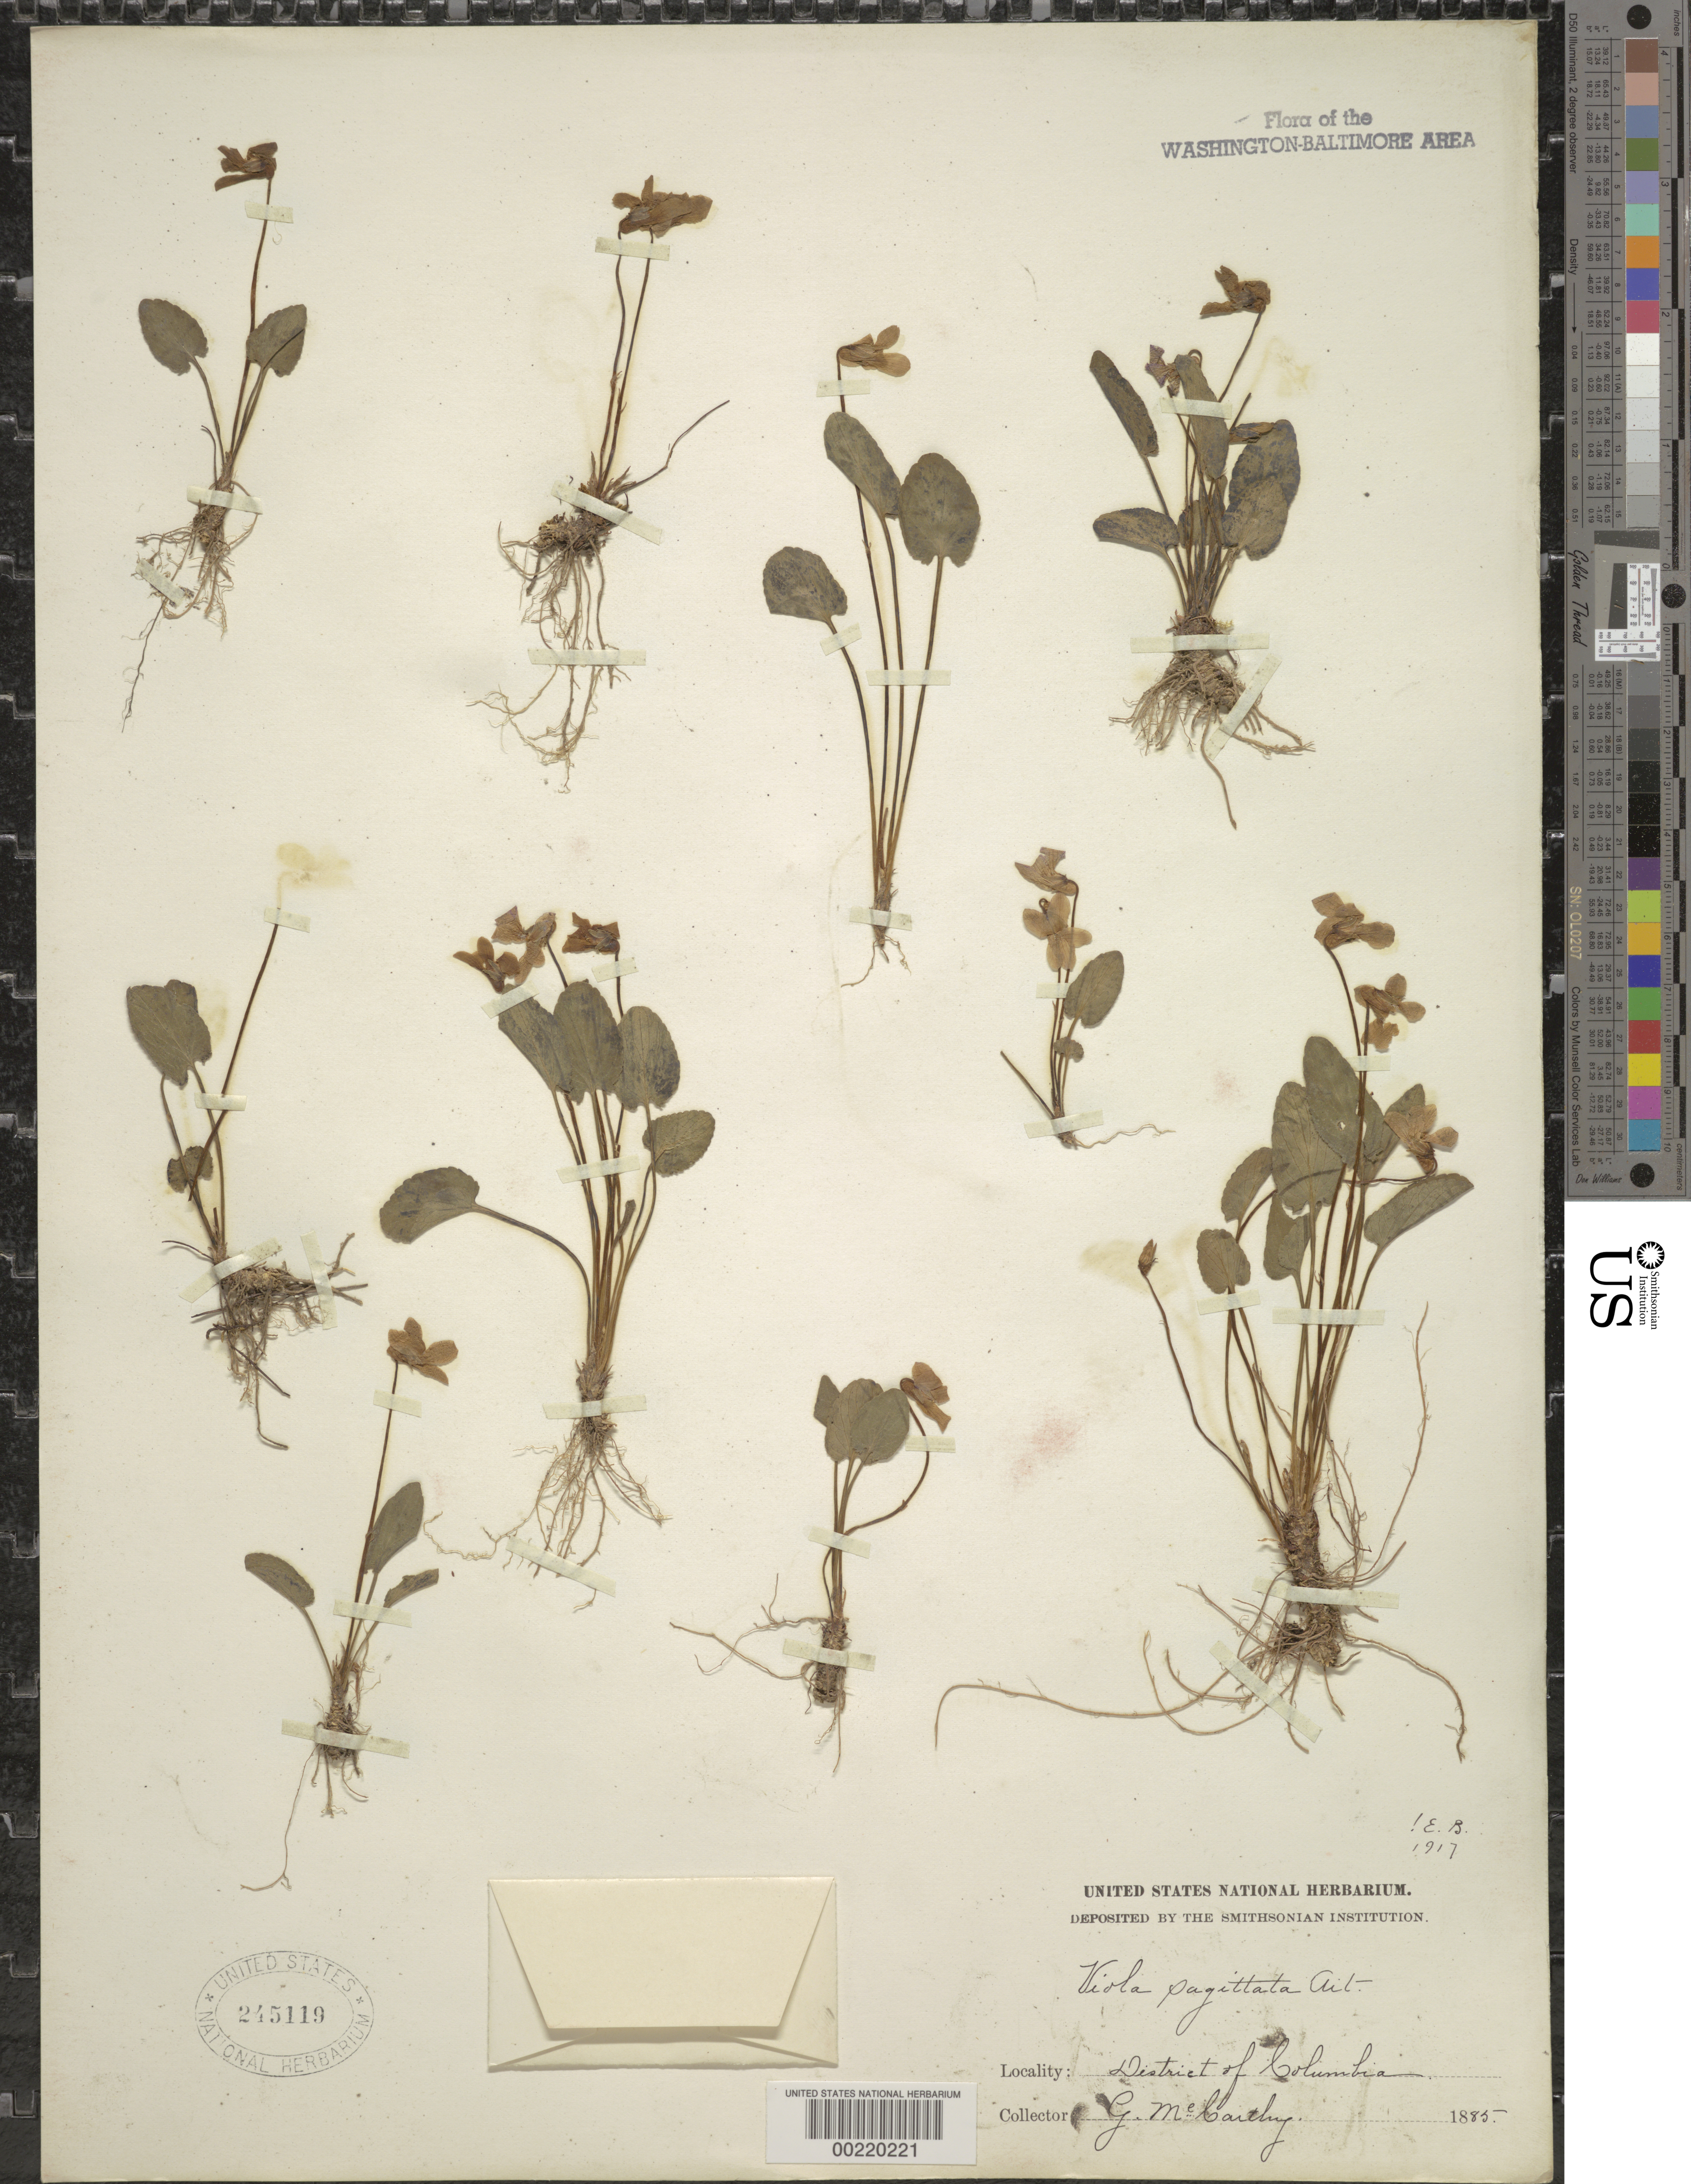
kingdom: Plantae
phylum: Tracheophyta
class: Magnoliopsida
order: Malpighiales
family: Violaceae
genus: Viola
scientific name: Viola sagittata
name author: Aiton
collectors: G. McCarthy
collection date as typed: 1885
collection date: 1885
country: United States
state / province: District of Columbia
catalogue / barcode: US 245119